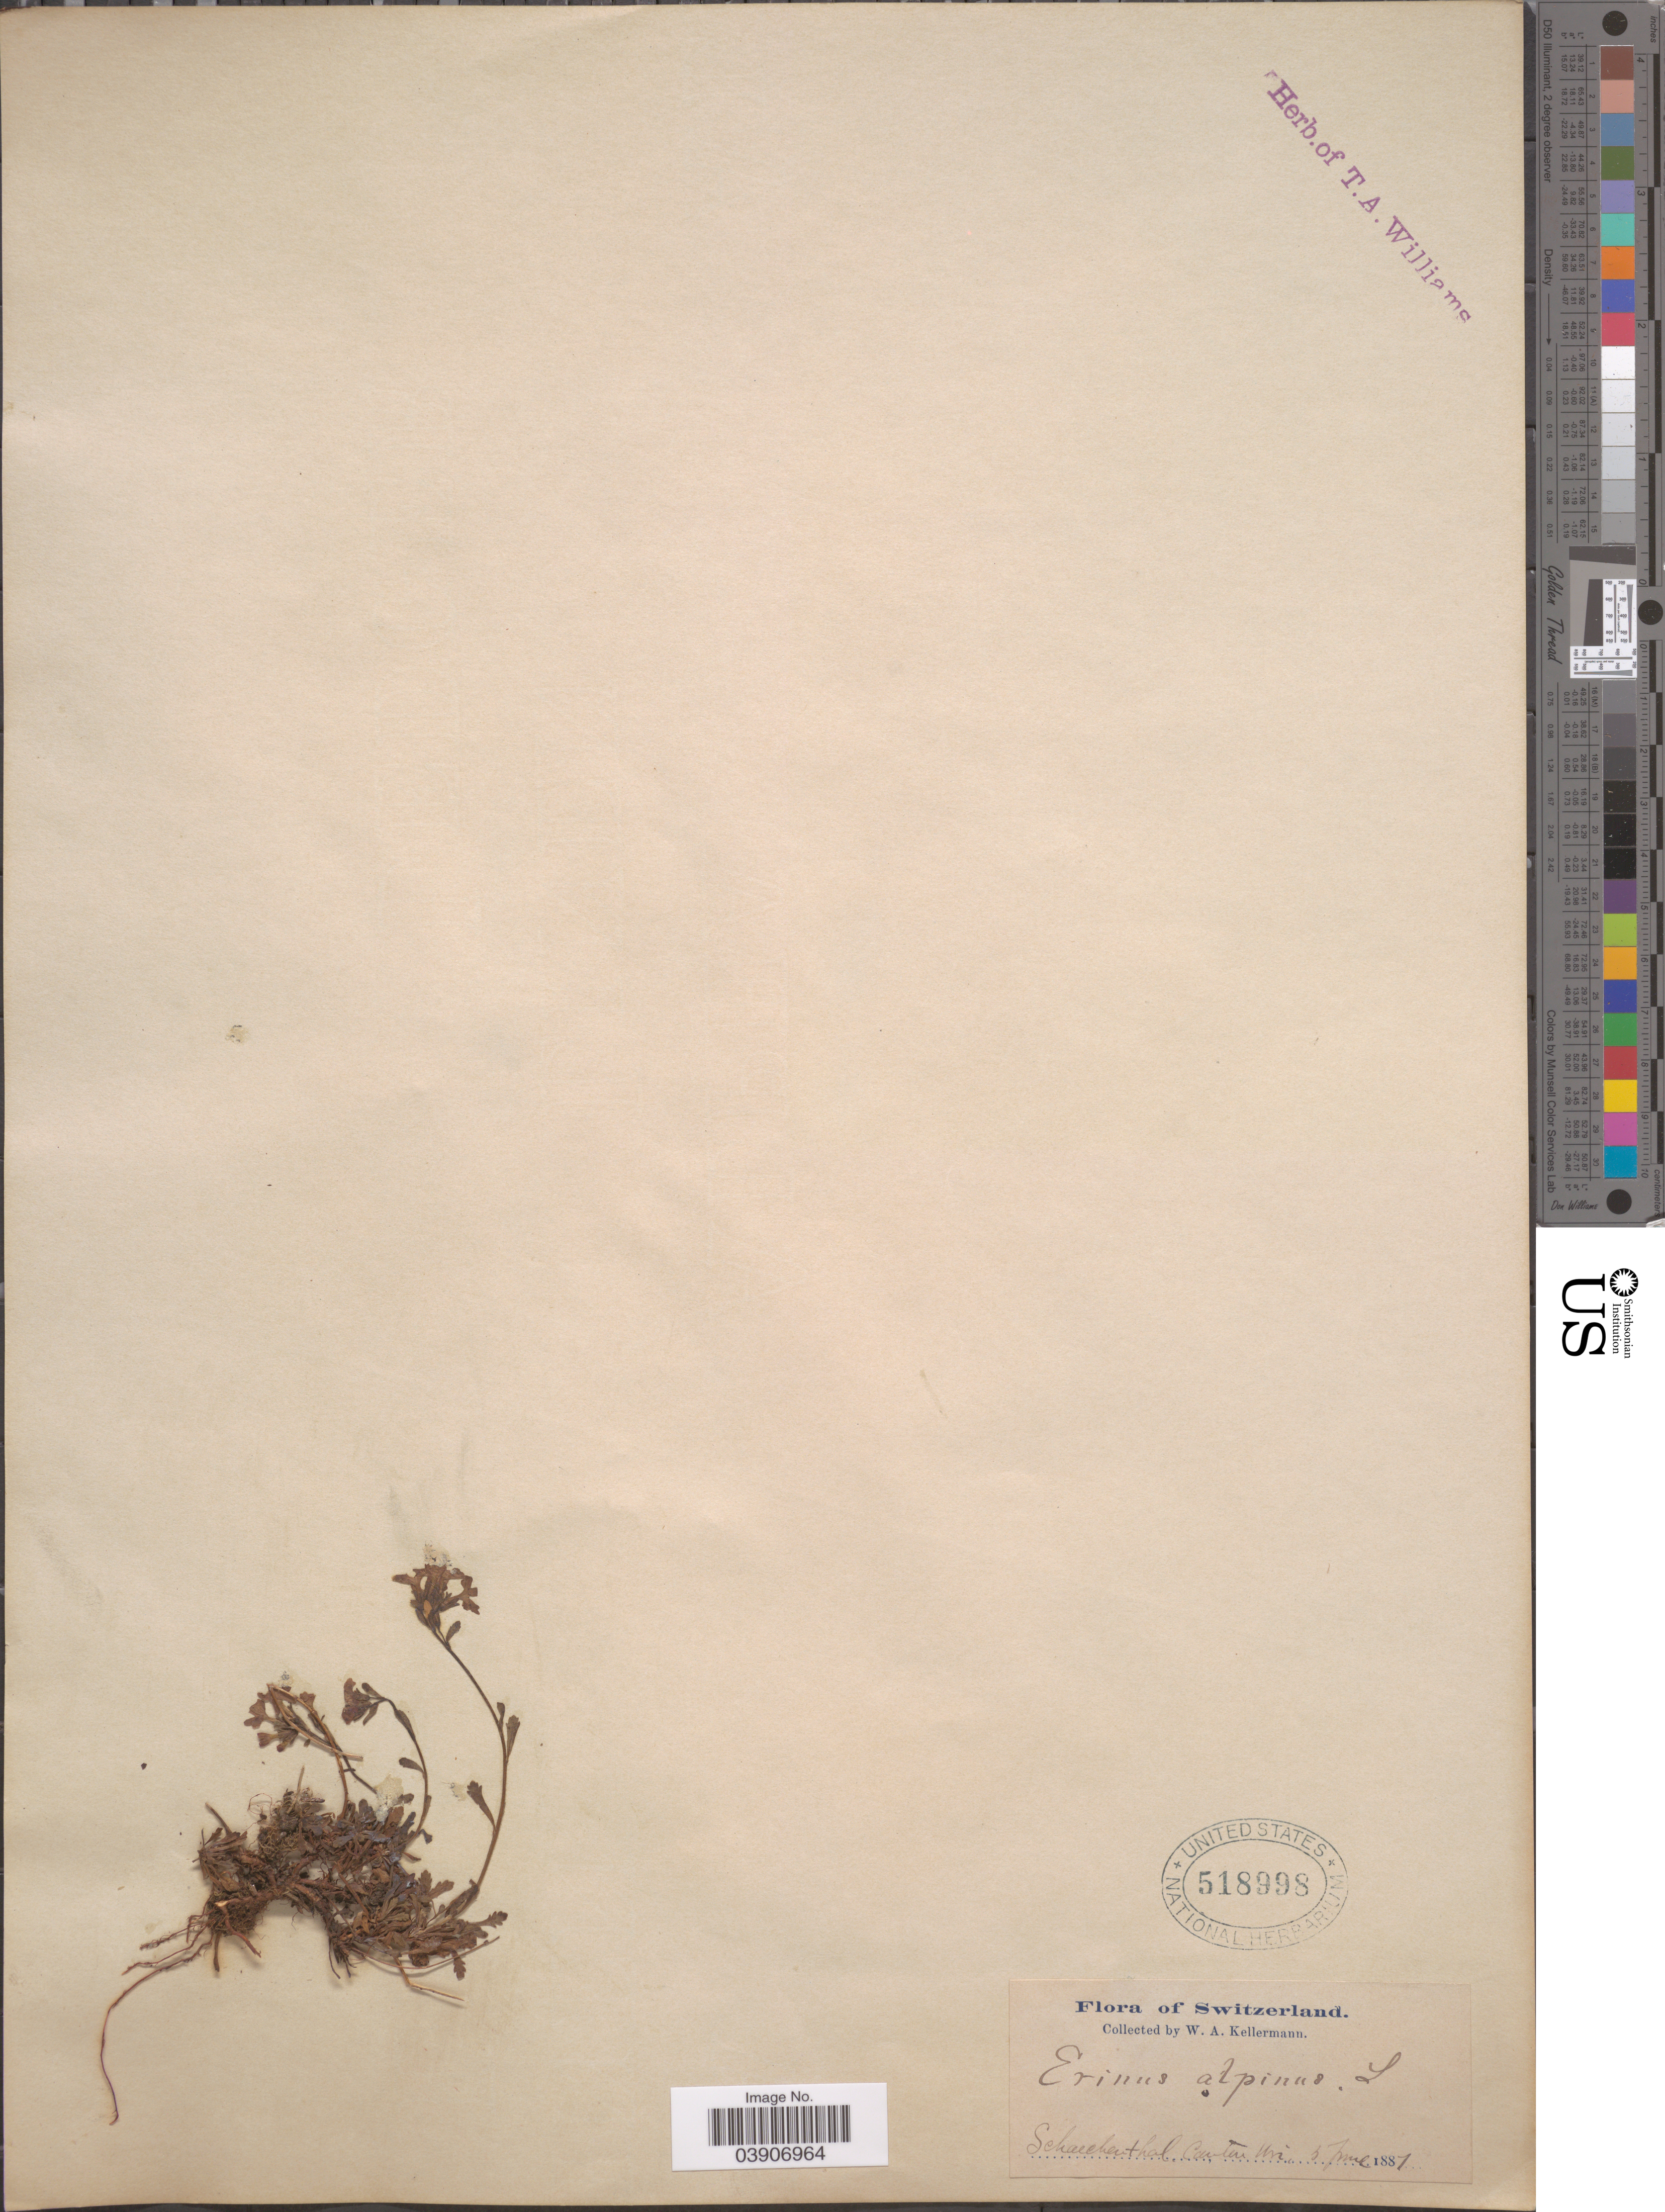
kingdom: Plantae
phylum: Tracheophyta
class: Magnoliopsida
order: Lamiales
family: Plantaginaceae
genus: Erinus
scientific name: Erinus alpinus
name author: L.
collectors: W. A. Kellermann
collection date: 1887-06-05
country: Switzerland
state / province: Uri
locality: Schaechental Canton Uri.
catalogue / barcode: US 518998